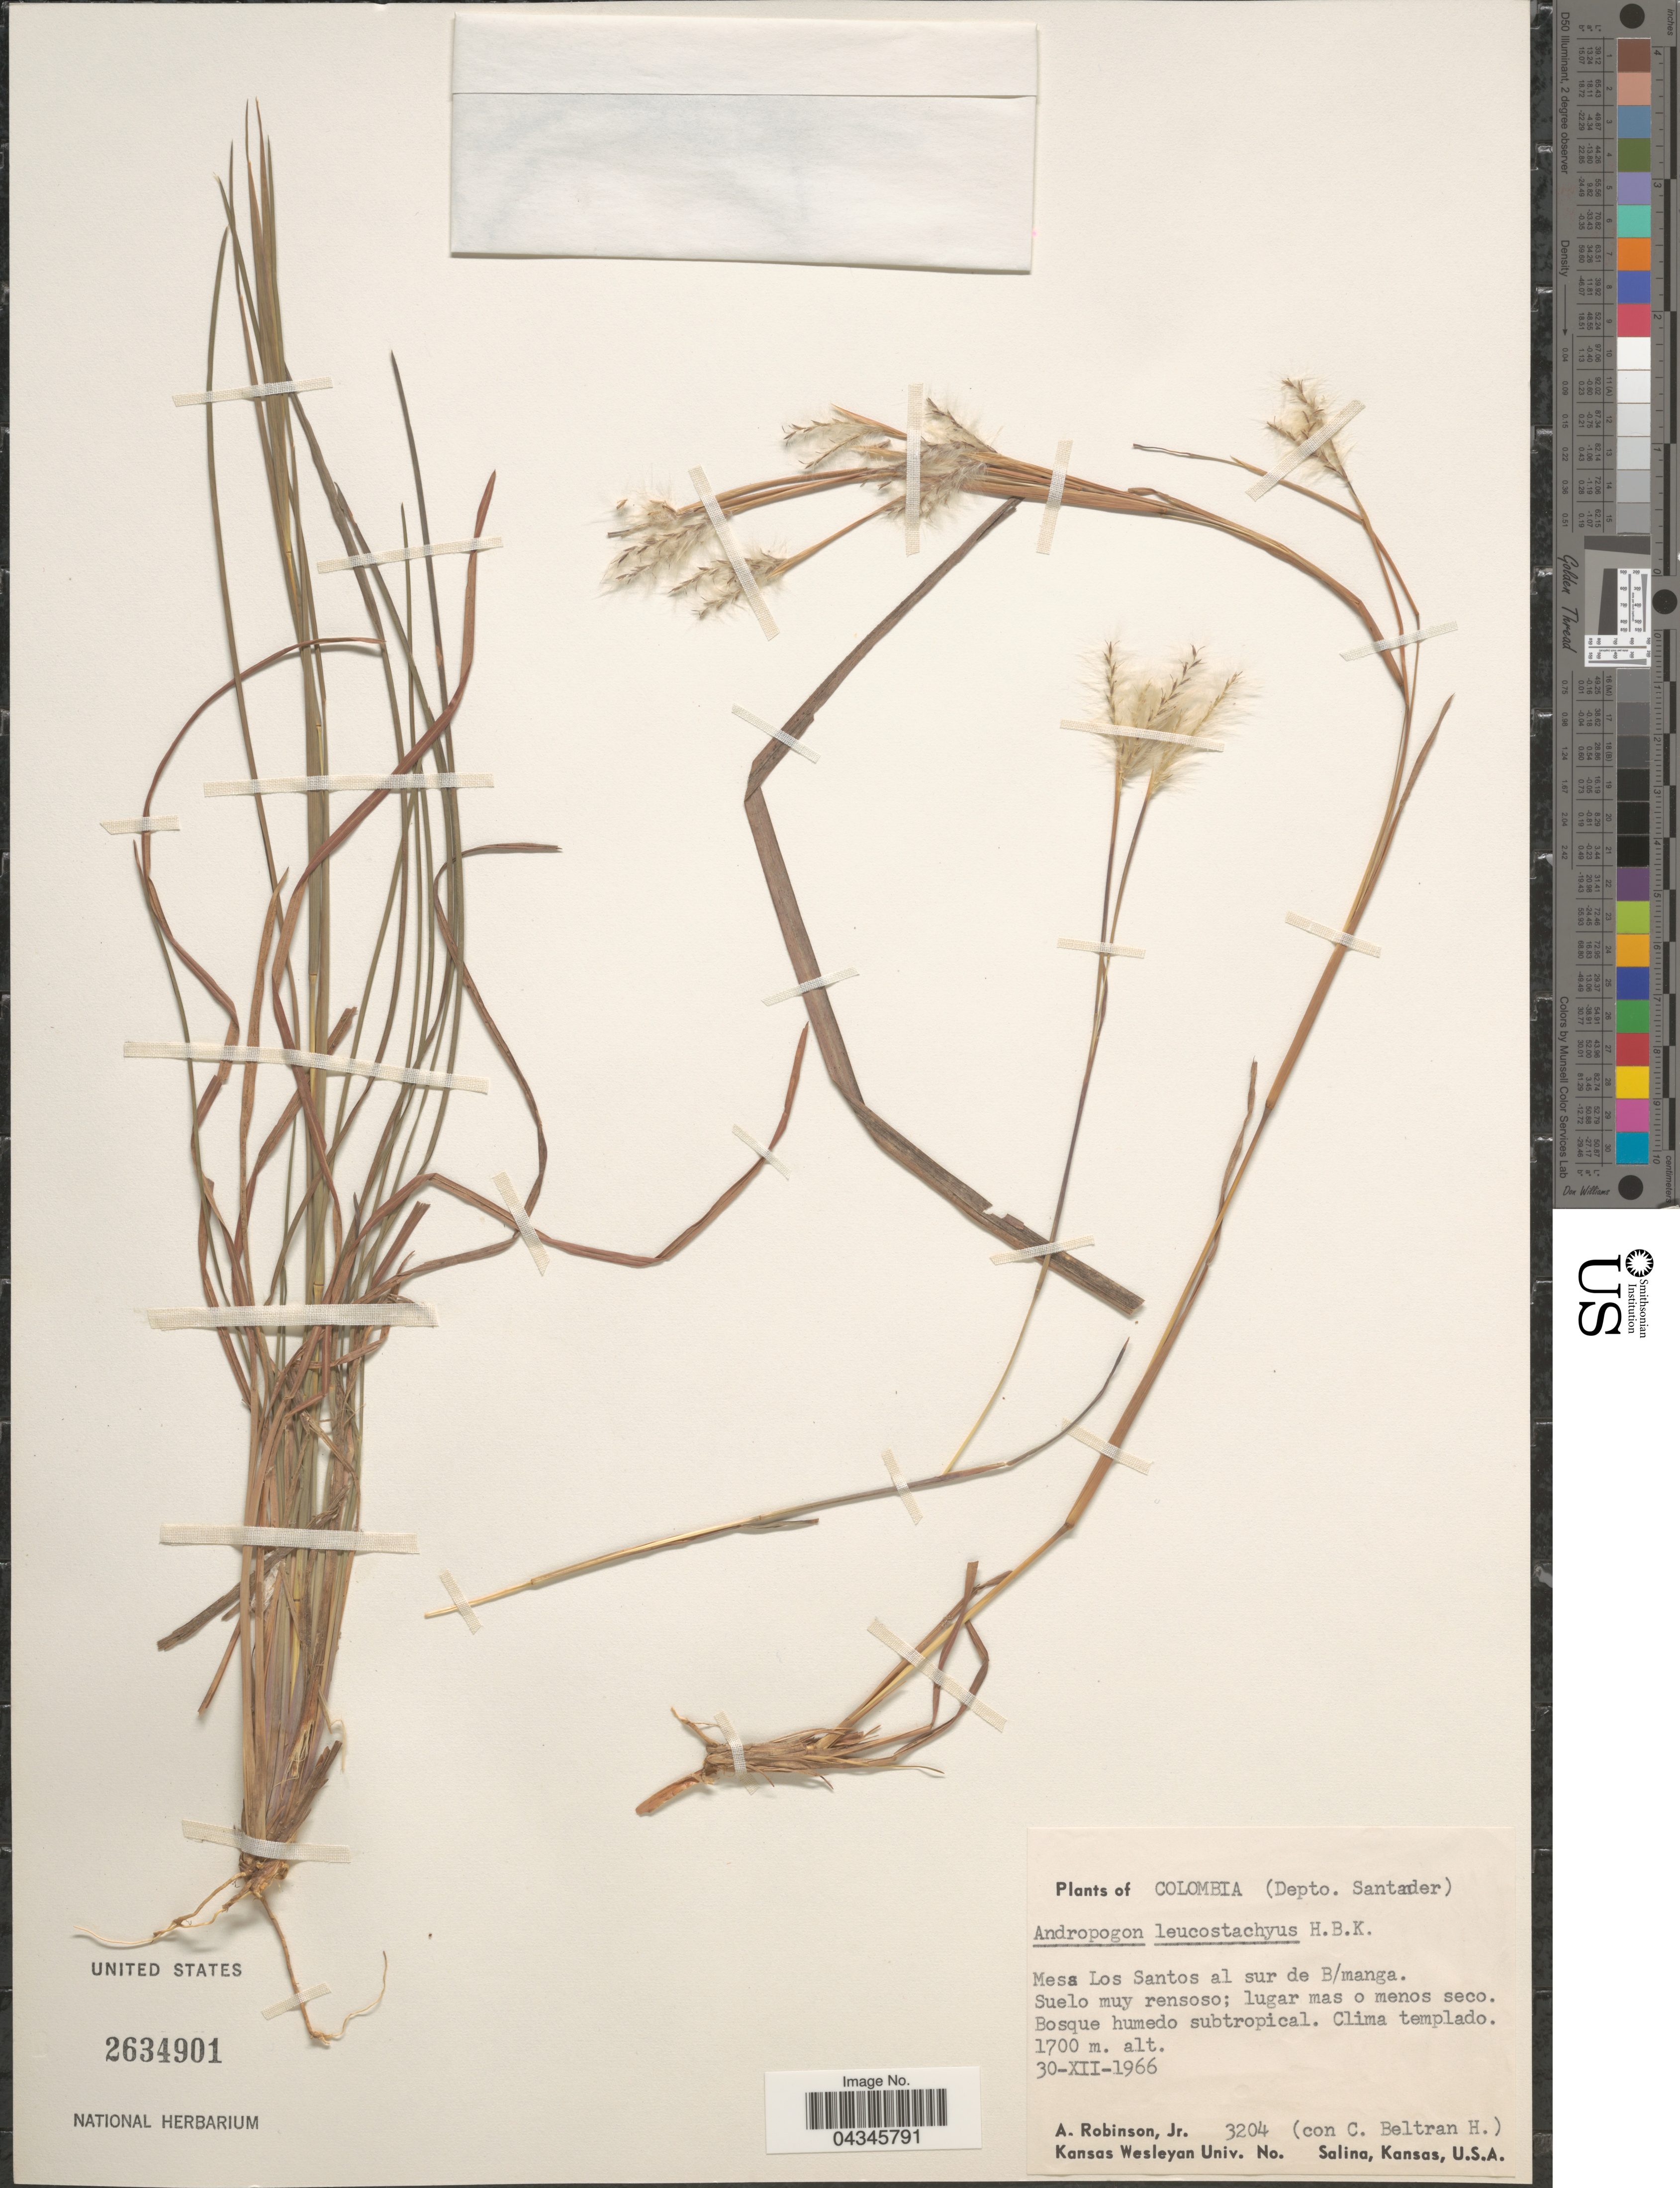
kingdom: Plantae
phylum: Tracheophyta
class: Liliopsida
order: Poales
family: Poaceae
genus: Andropogon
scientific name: Andropogon leucostachyus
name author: Kunth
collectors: A. Robinson Jr. & C. Beltran H.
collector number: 3204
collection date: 1966-12-30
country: Colombia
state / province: Santander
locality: (Depto. Santander). Mesa Los Santos al sur de B/manga.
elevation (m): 1700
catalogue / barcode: US 2634901